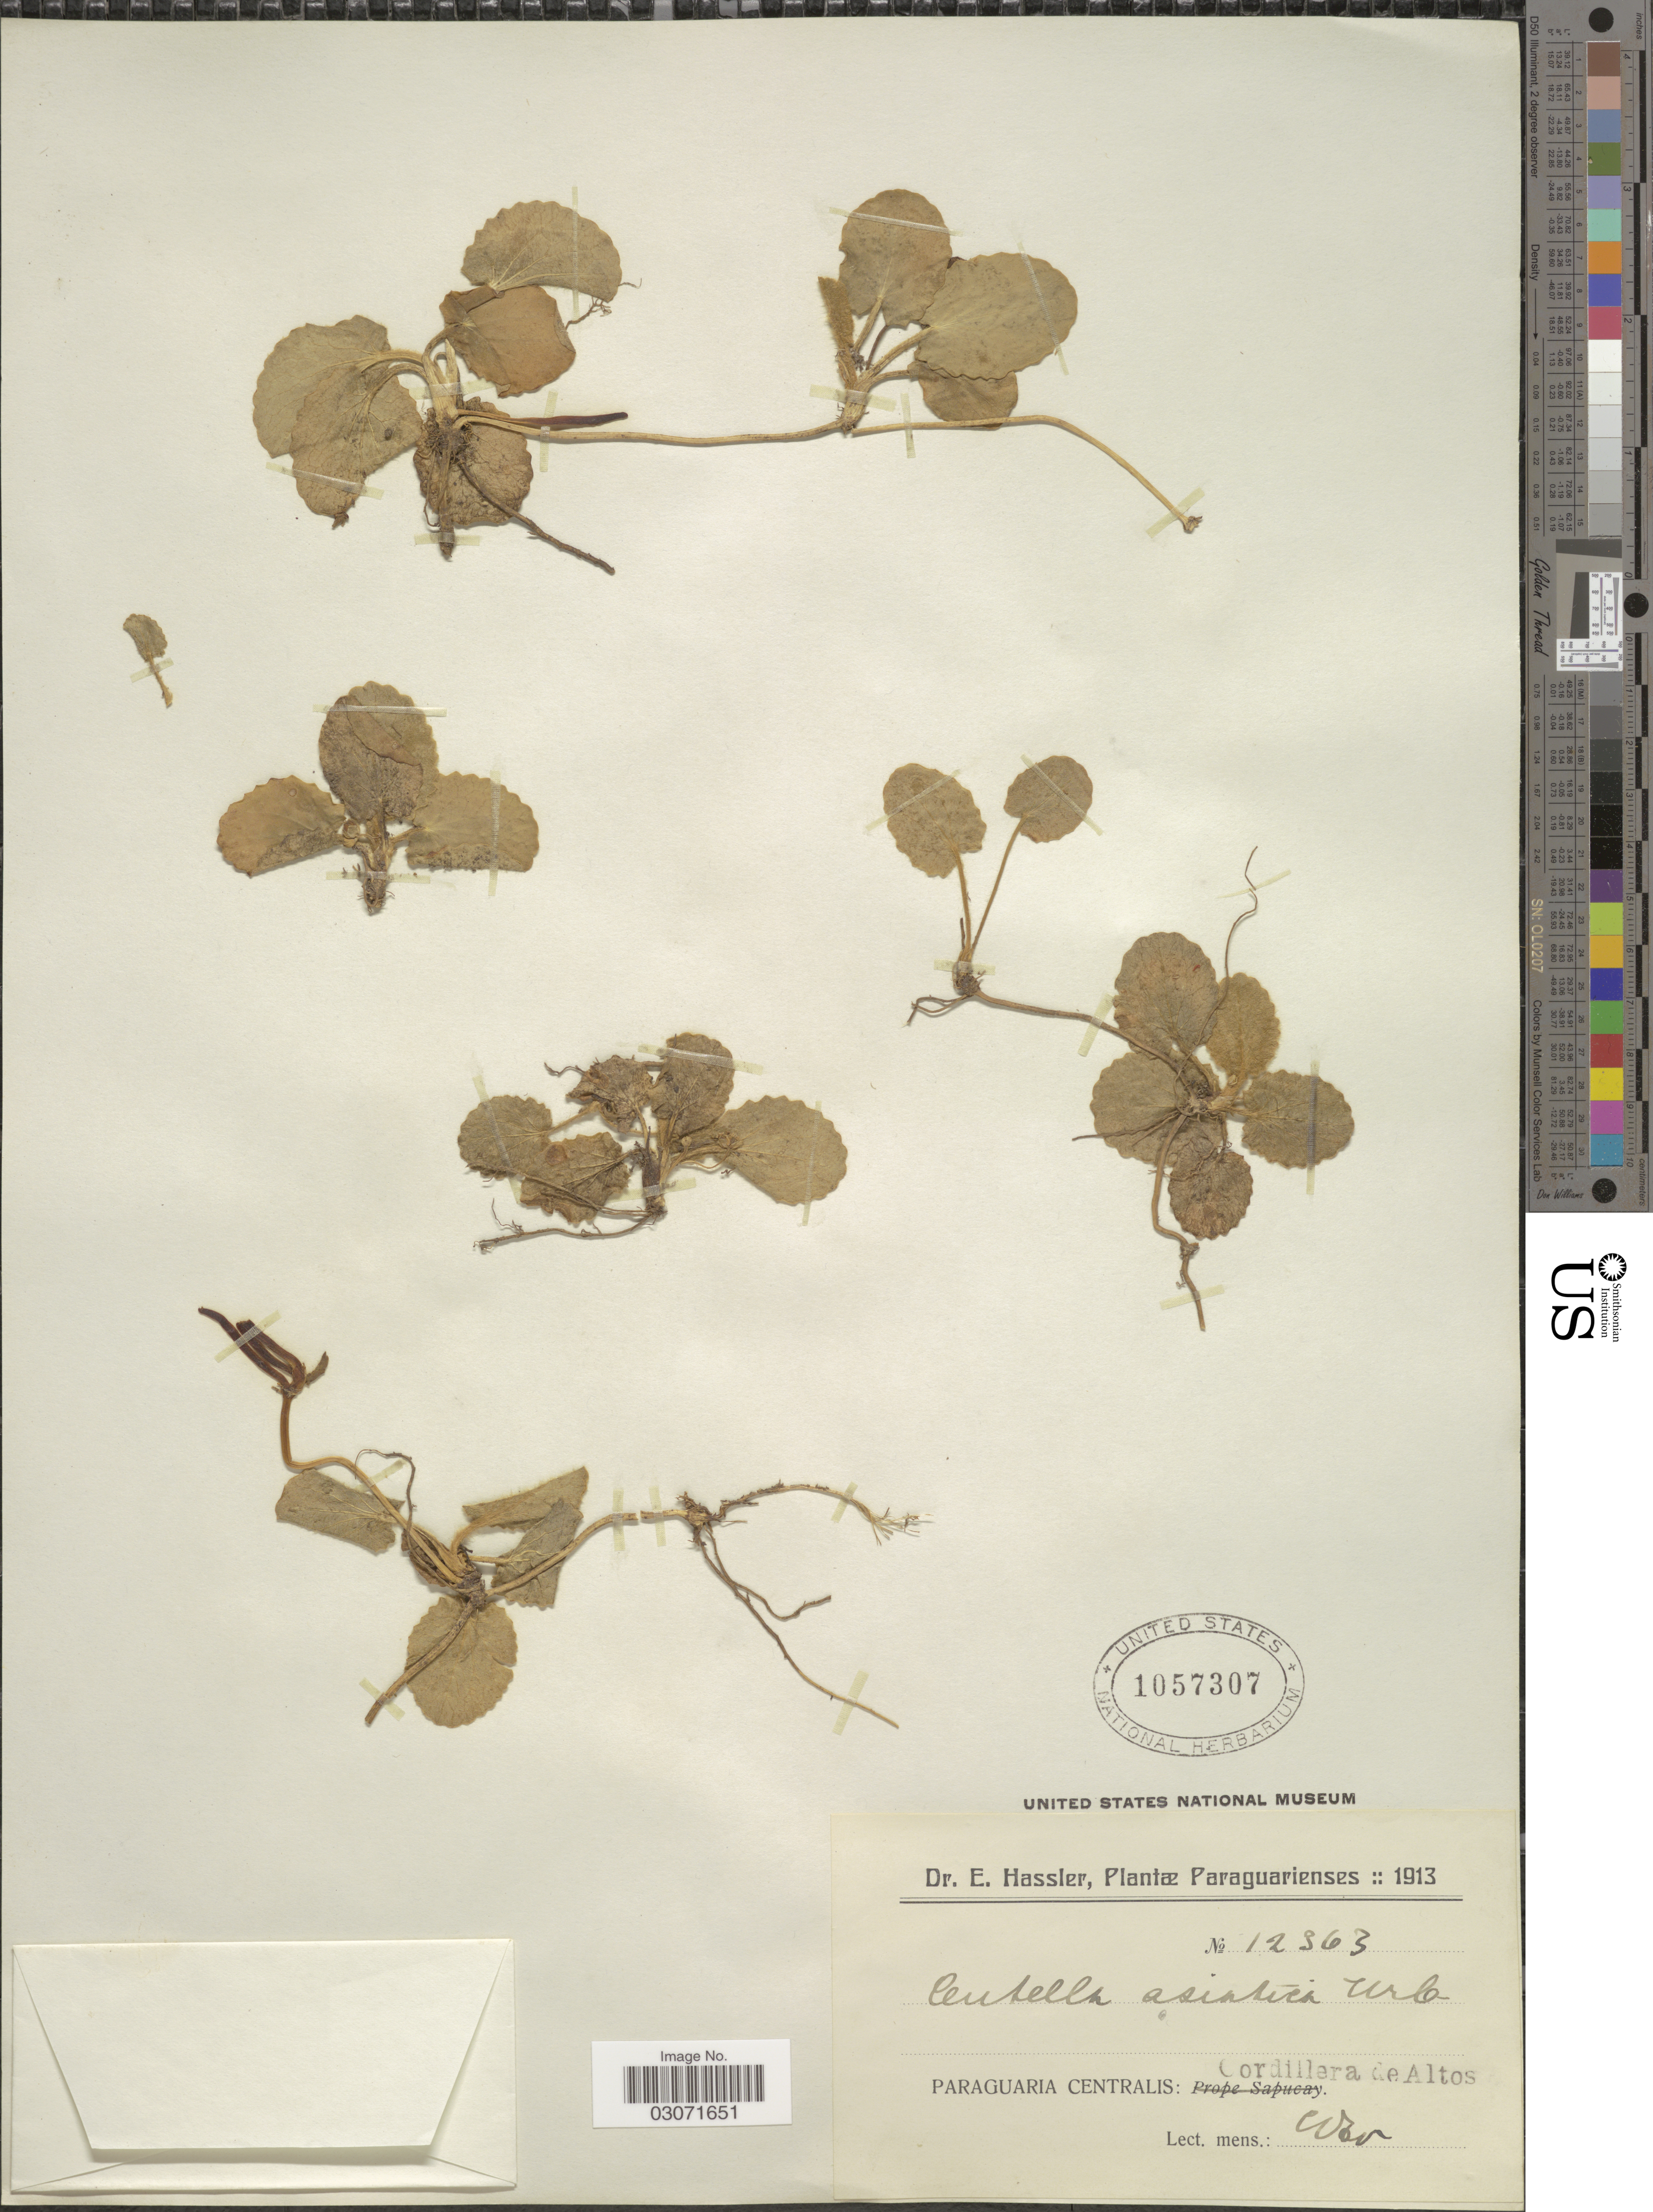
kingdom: Plantae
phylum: Tracheophyta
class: Magnoliopsida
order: Apiales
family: Apiaceae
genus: Centella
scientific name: Centella erecta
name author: (L. f.) Fernald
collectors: E. Hassler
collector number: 12363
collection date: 1913-11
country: Paraguay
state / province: Paraguari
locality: Paraguaria Centralis: Cordillera de Altos.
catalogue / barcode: US 1057307